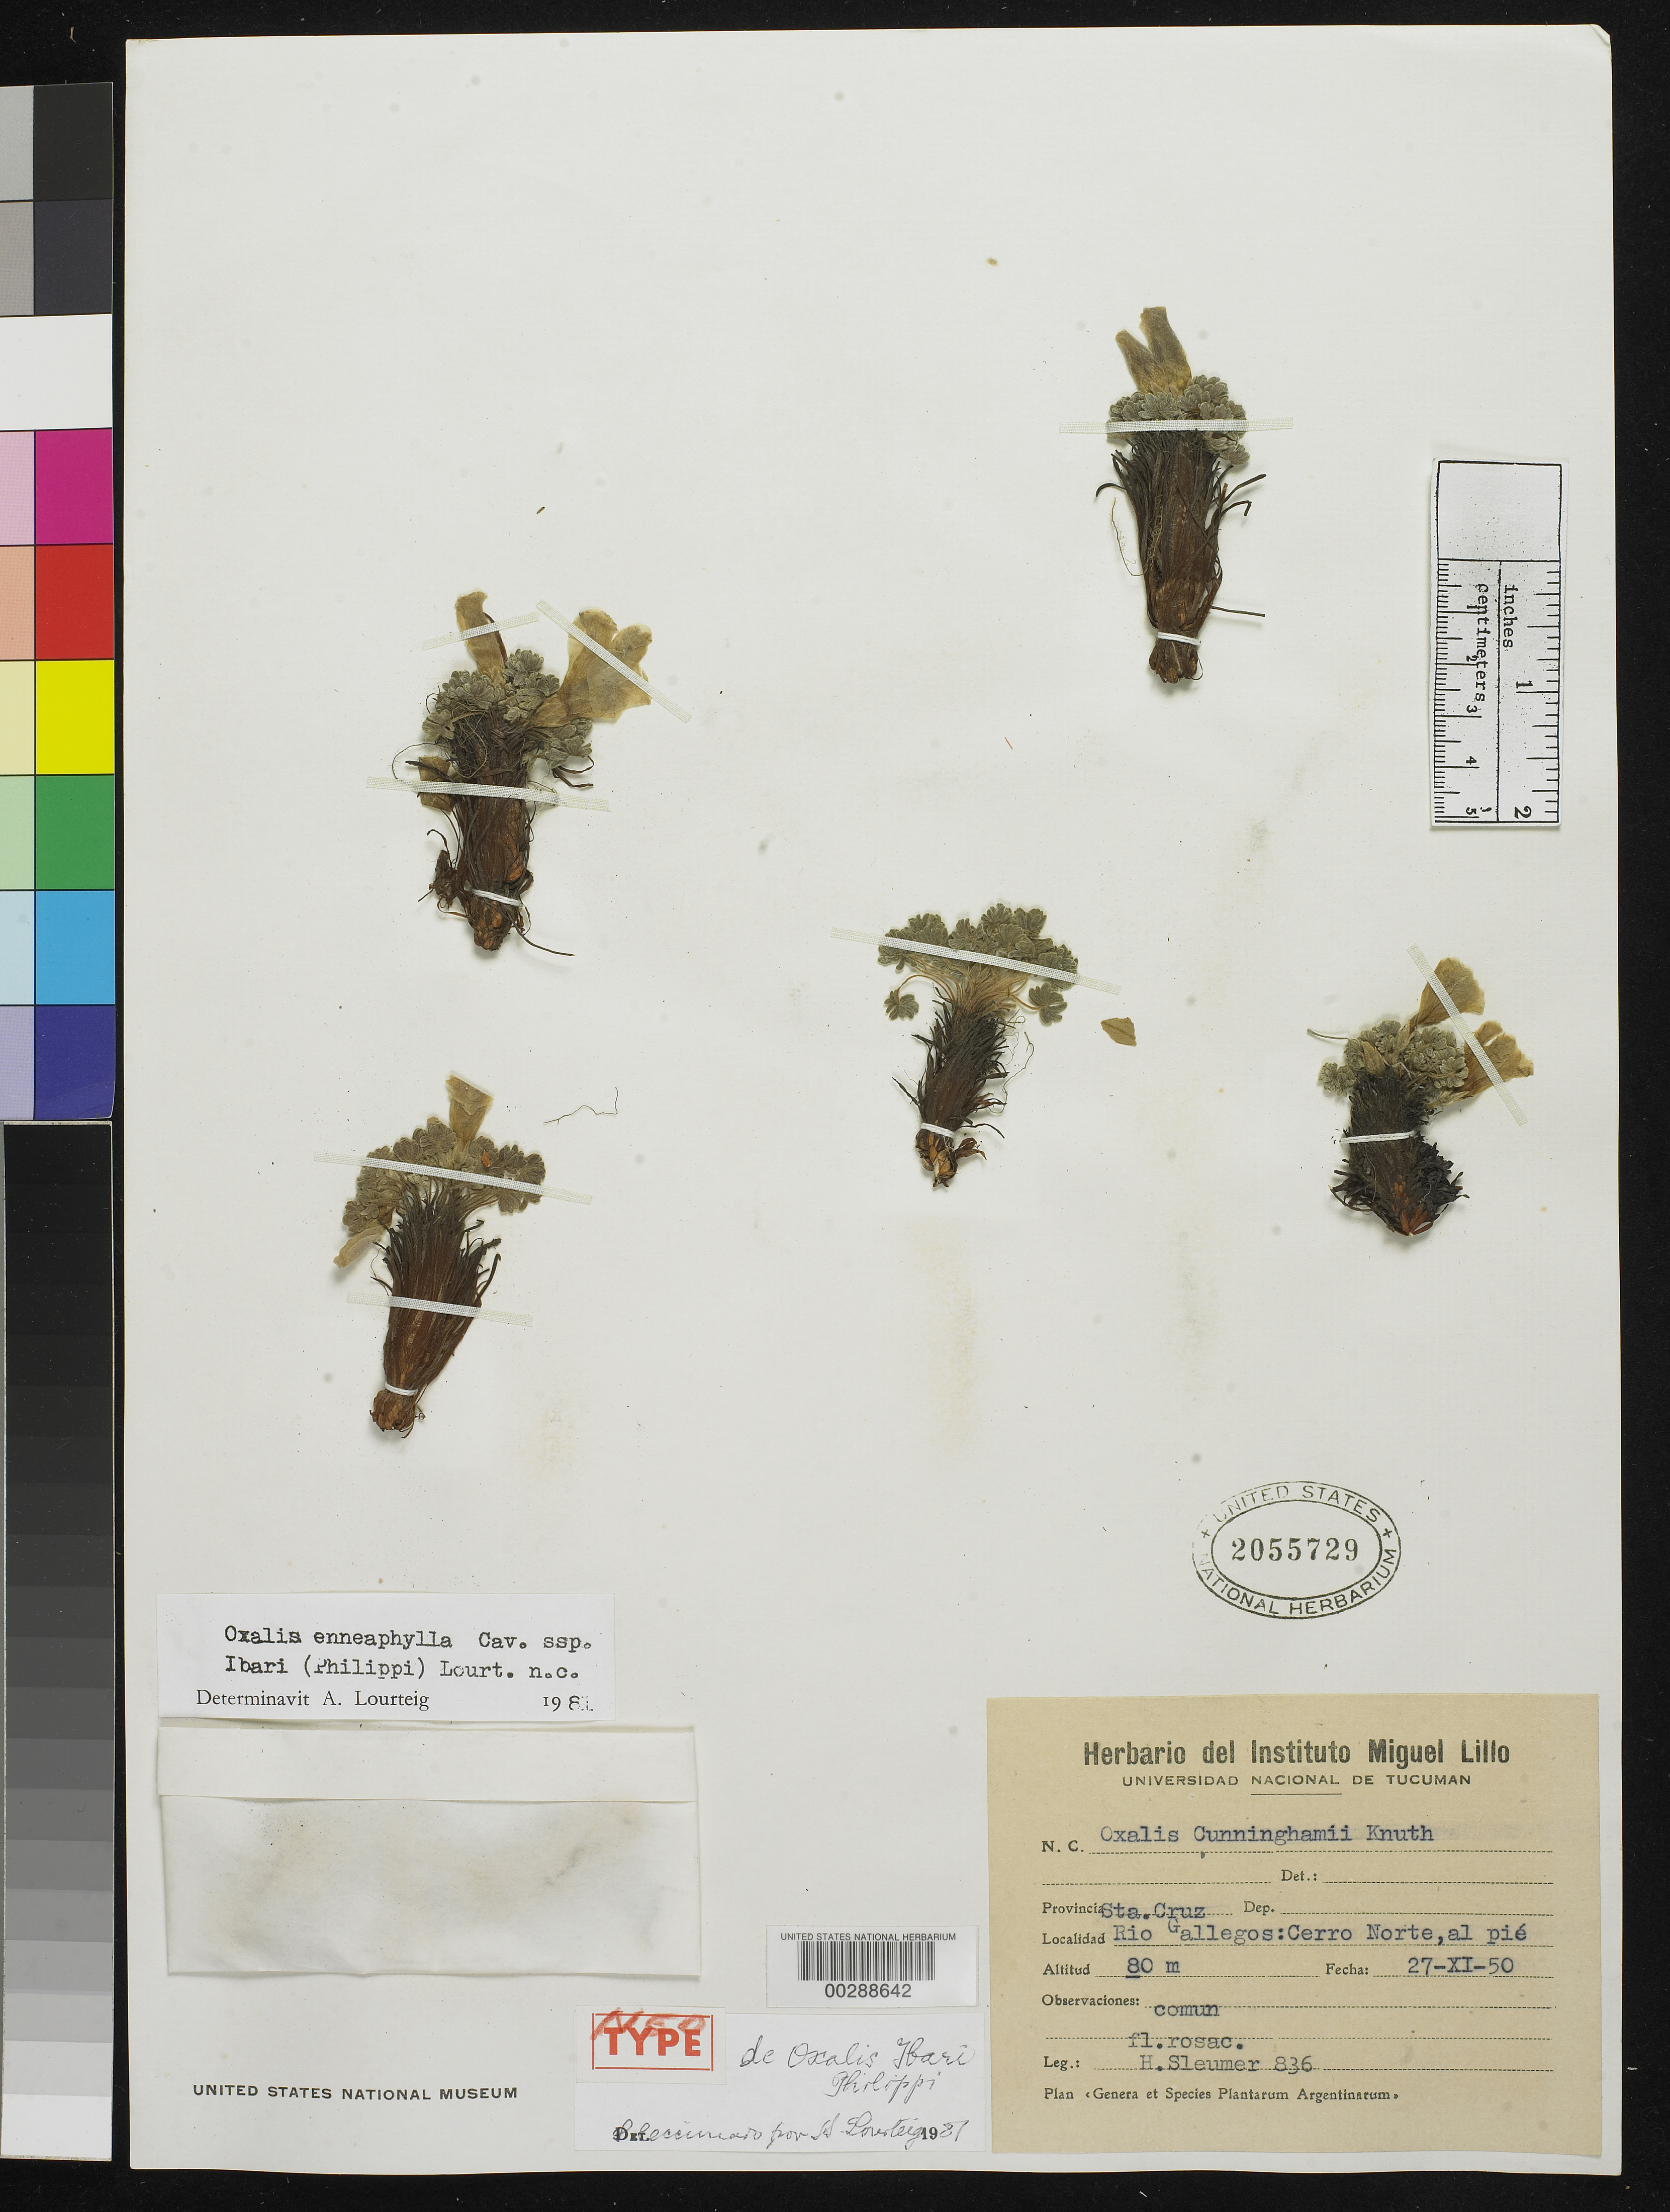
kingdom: Plantae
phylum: Tracheophyta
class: Magnoliopsida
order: Oxalidales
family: Oxalidaceae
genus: Oxalis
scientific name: Oxalis ibarii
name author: Phil.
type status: Neotype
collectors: H. O. Sleumer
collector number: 836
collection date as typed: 27 Nov 1950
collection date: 1950-11-27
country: Argentina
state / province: Santa Cruz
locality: Rio Gallegos: Cerro Norte, al pié.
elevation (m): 80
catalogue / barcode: US 2055729